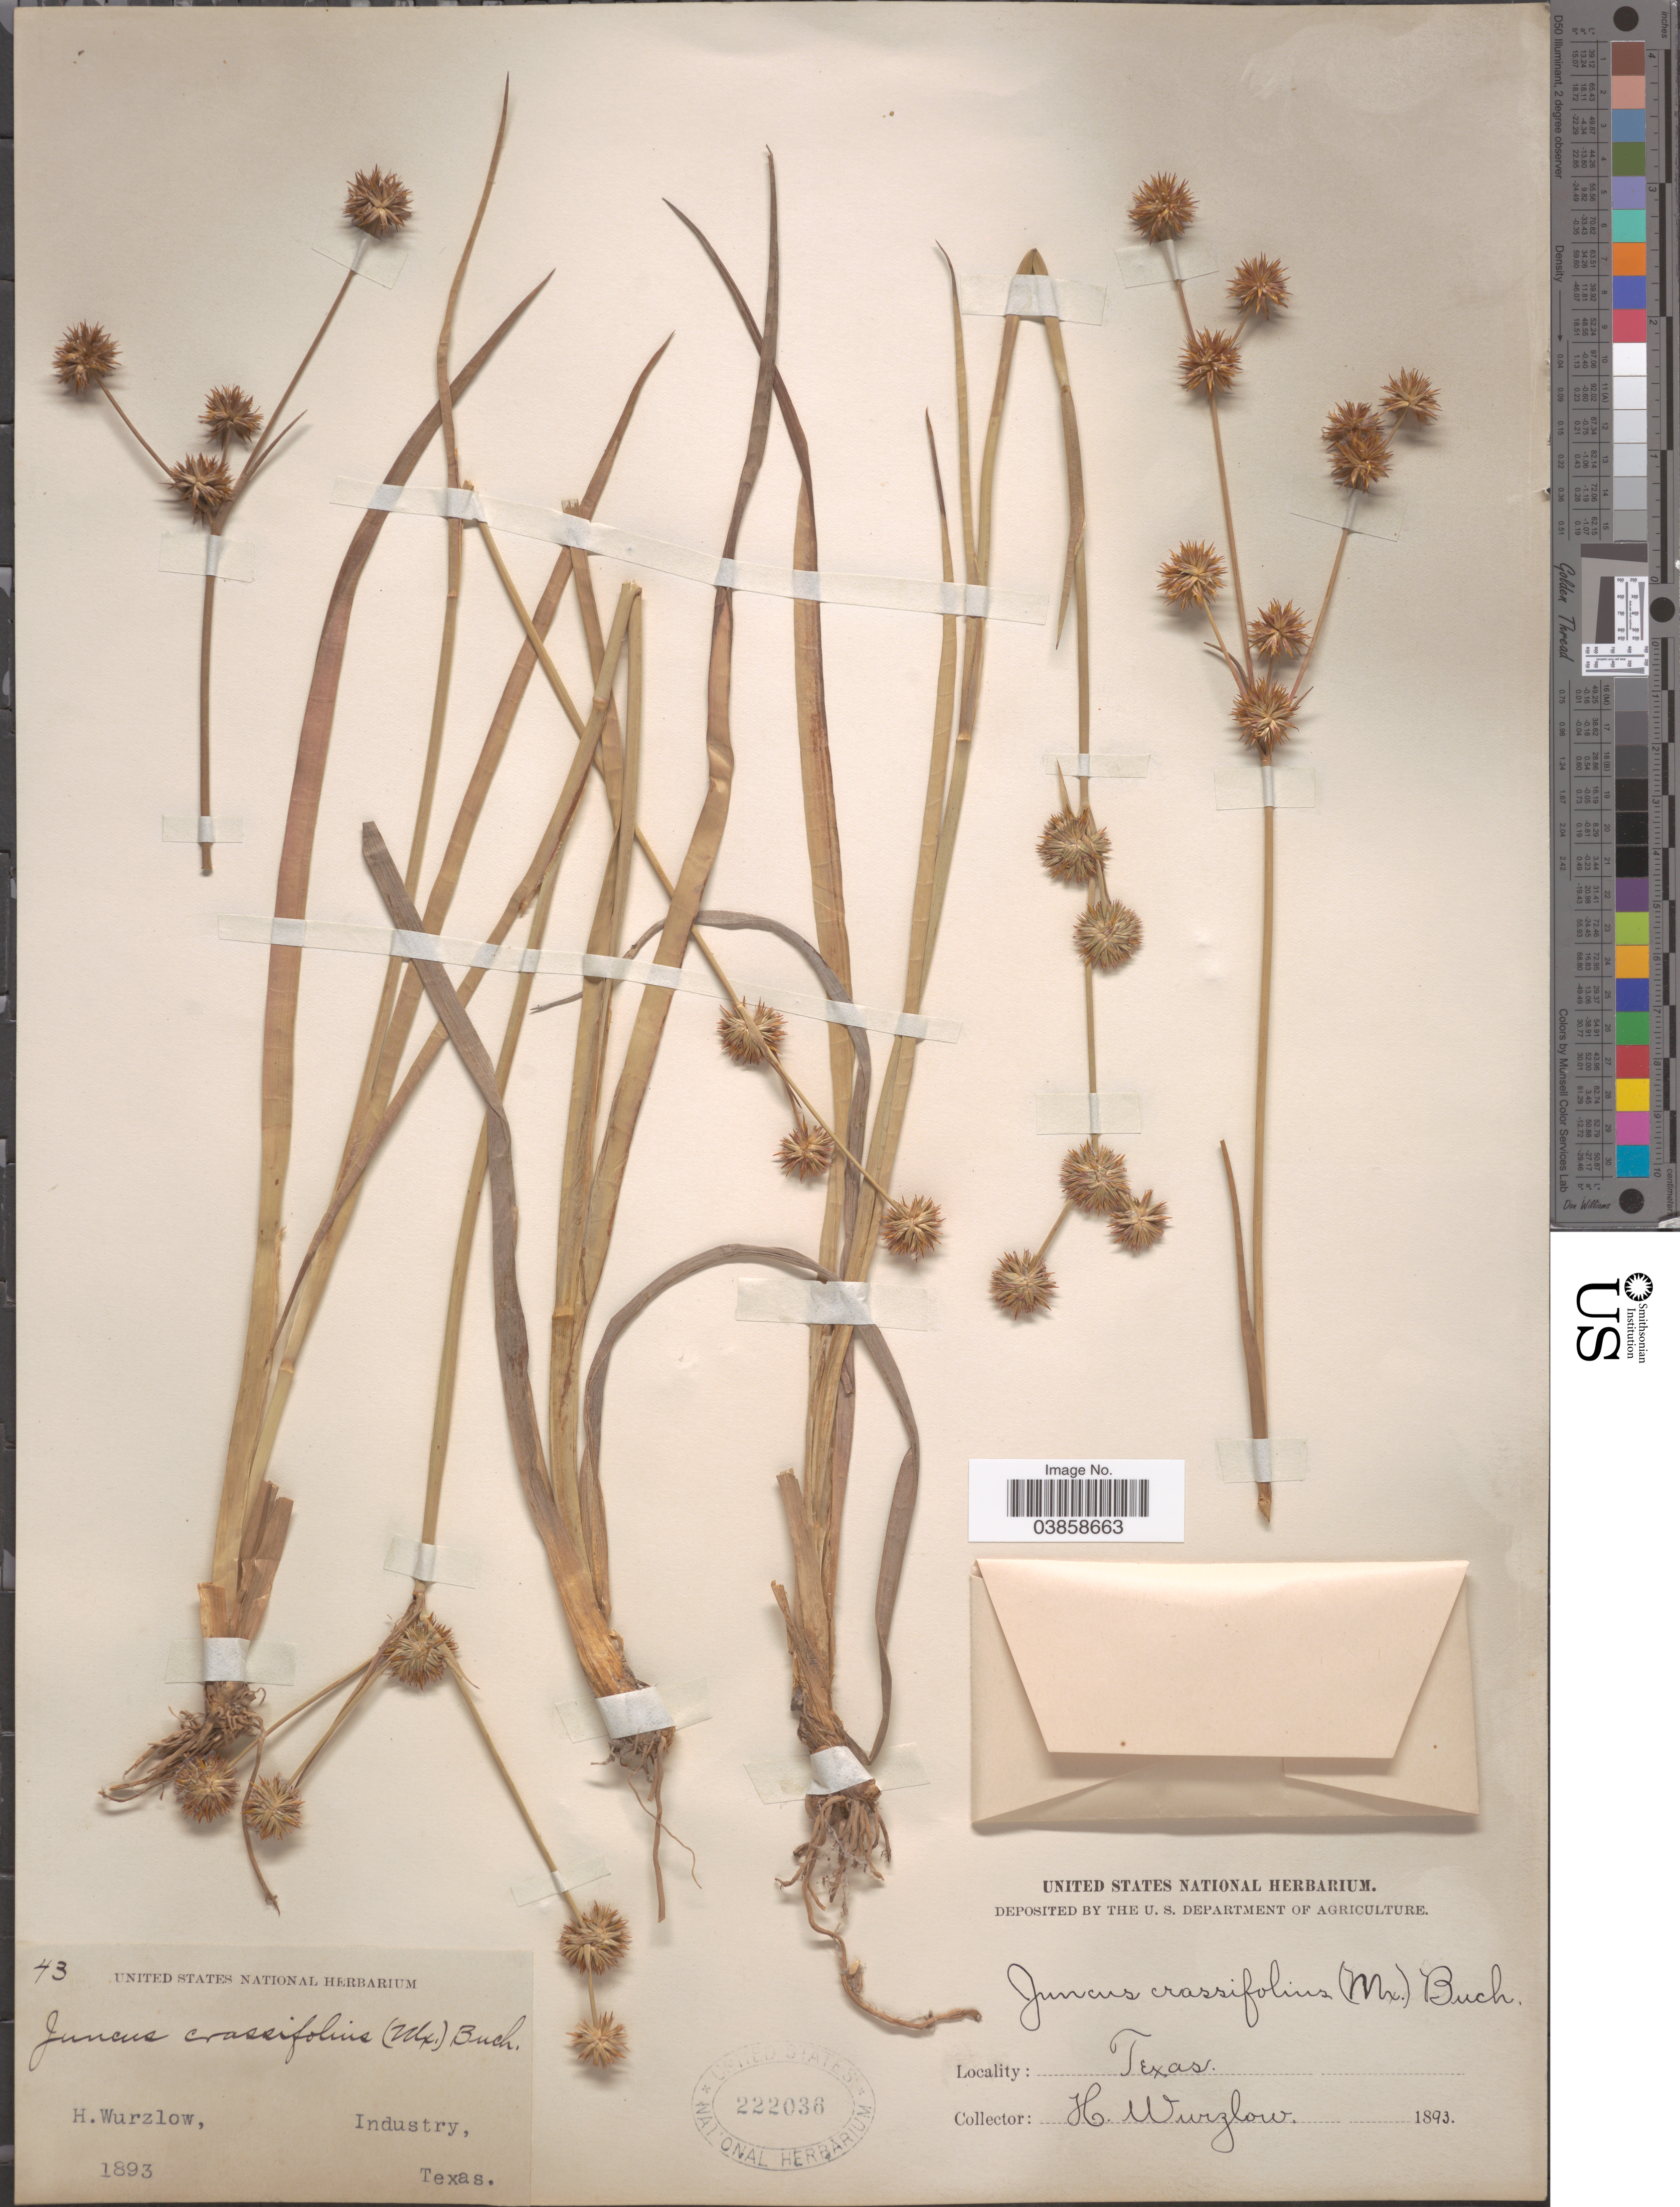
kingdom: Plantae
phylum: Tracheophyta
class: Liliopsida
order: Poales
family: Juncaceae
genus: Juncus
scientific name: Juncus validus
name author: Coville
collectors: H. Wurzlow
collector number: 43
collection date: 1893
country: United States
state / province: Texas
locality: Industry.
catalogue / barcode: US 222036